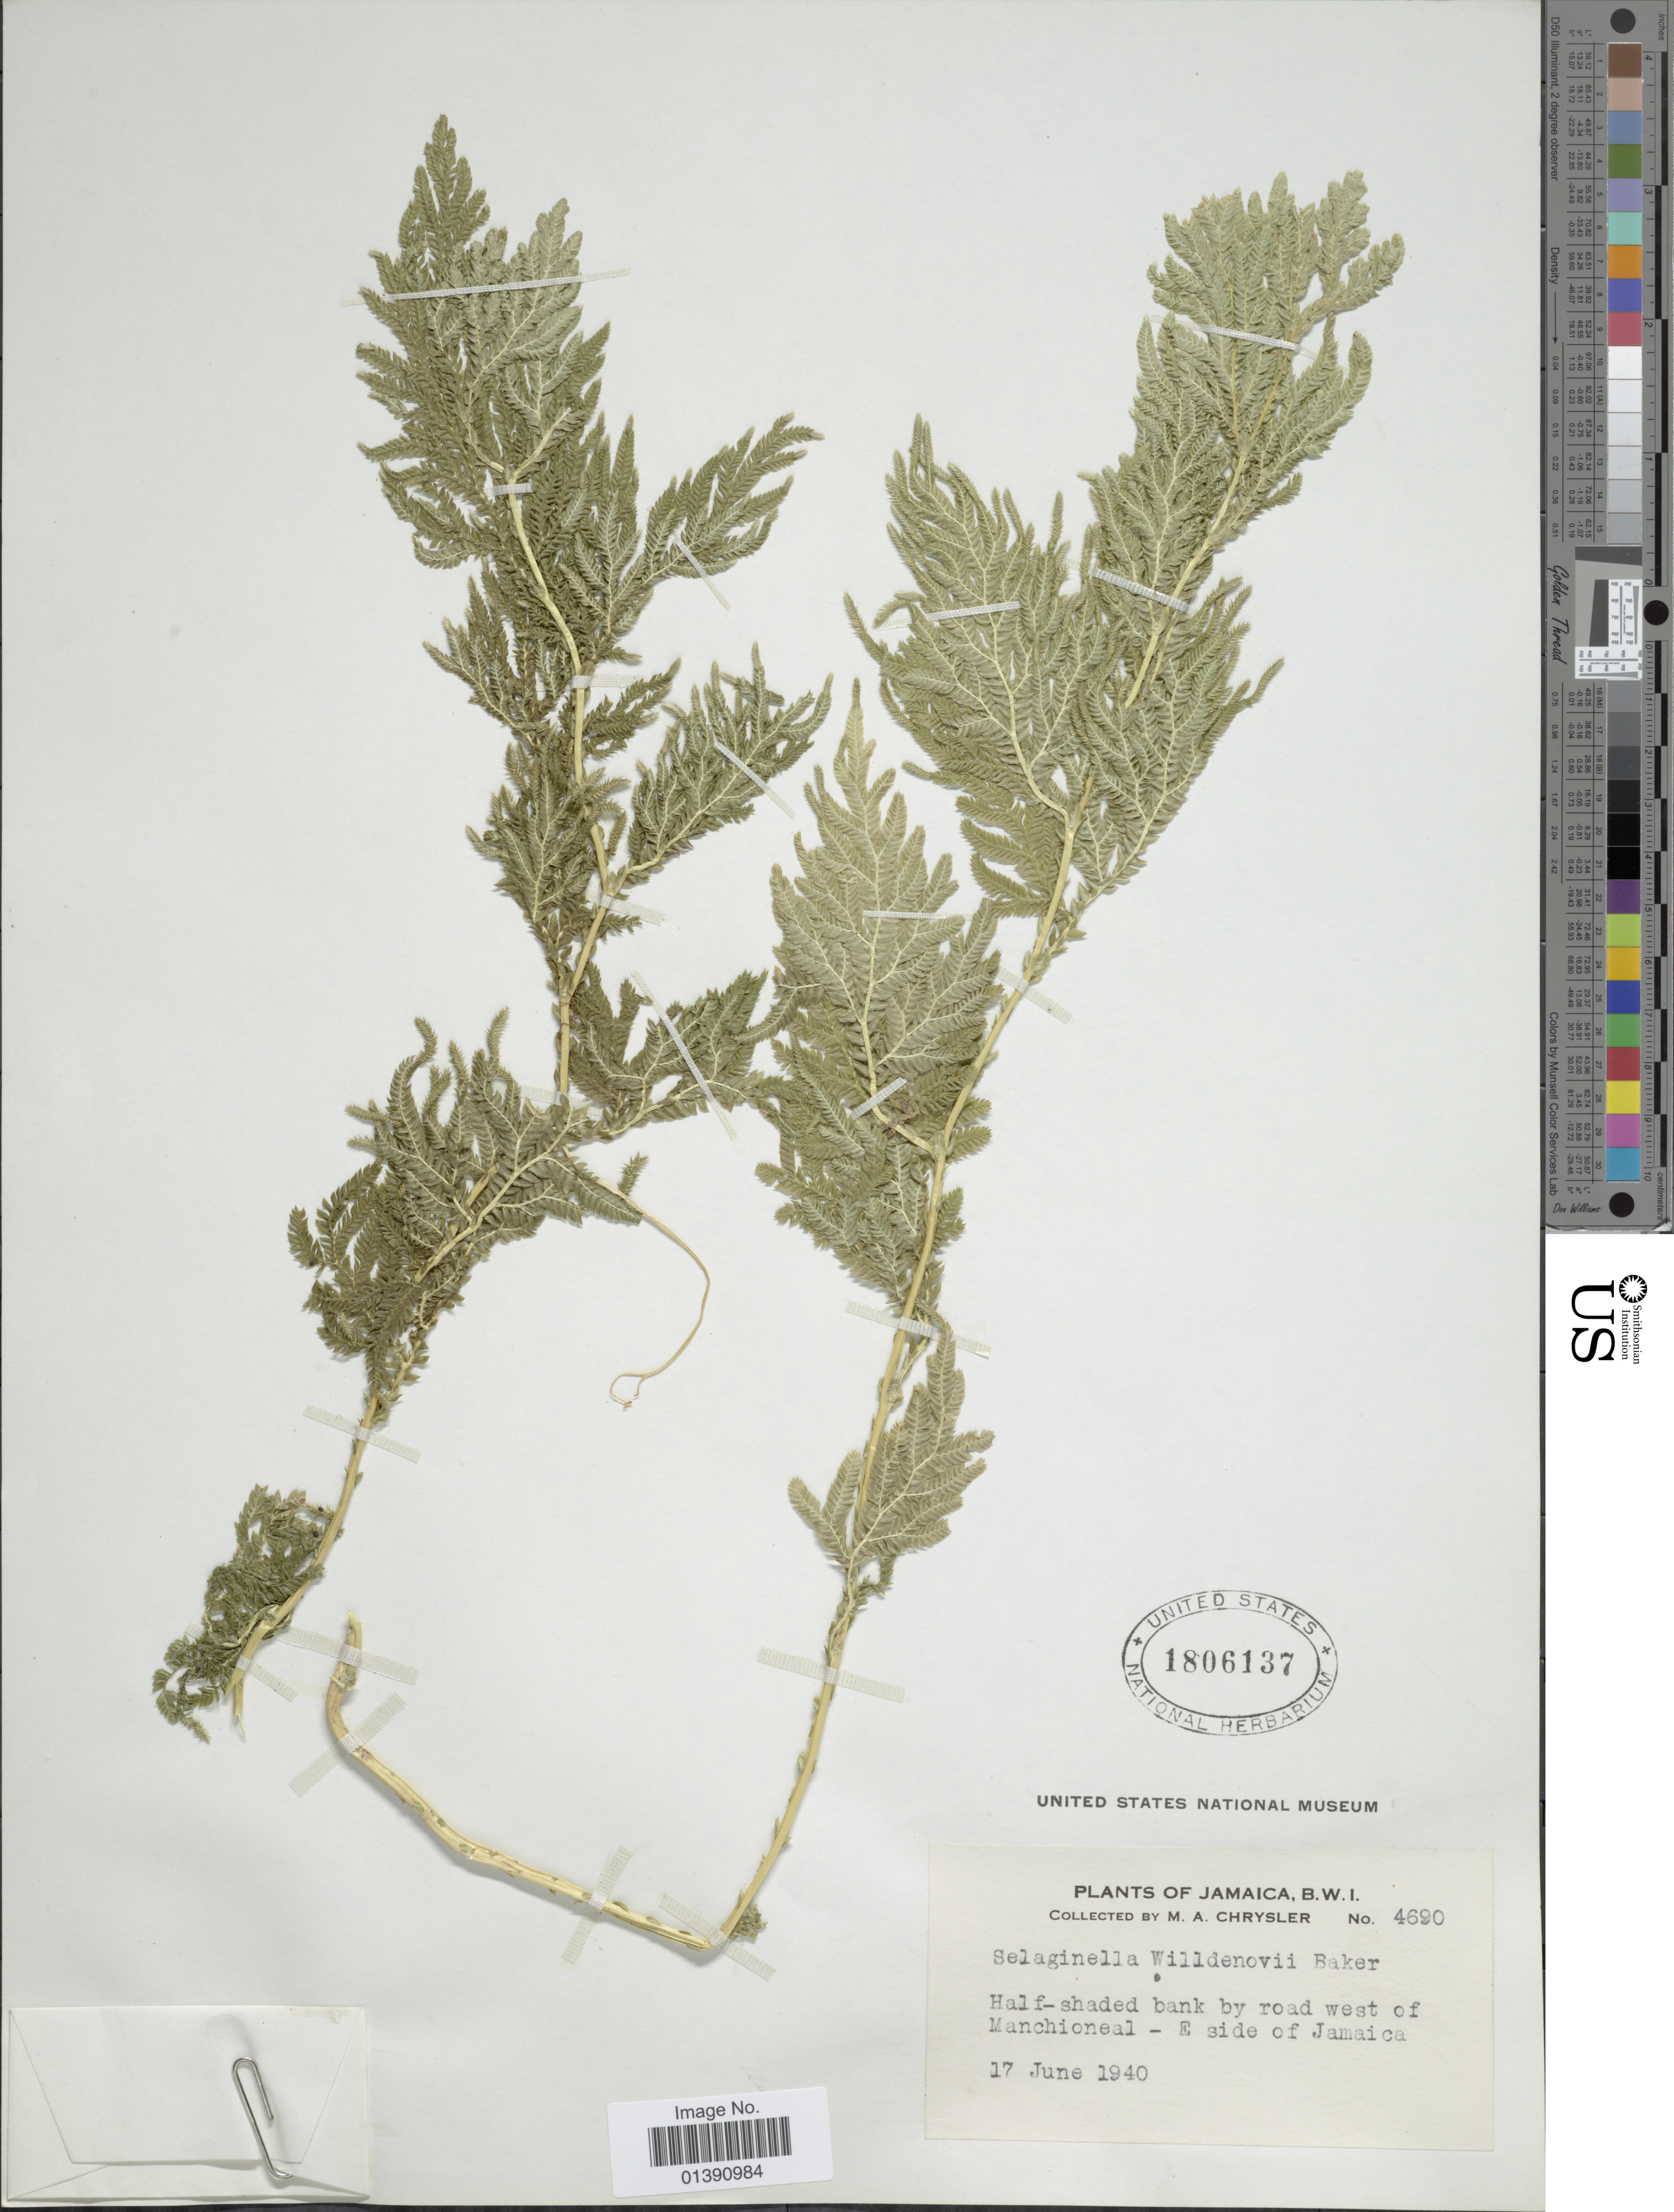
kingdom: Plantae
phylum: Tracheophyta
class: Lycopodiopsida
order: Selaginellales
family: Selaginellaceae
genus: Selaginella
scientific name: Selaginella plana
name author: (Desv. ex Poir.) Hieron.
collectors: M. A. Chrysler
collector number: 4690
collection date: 1940-06-17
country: Jamaica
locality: B.W.I. Half-shaded bank road west of Manchioneal - E side of Jamaica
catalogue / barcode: US 1806137